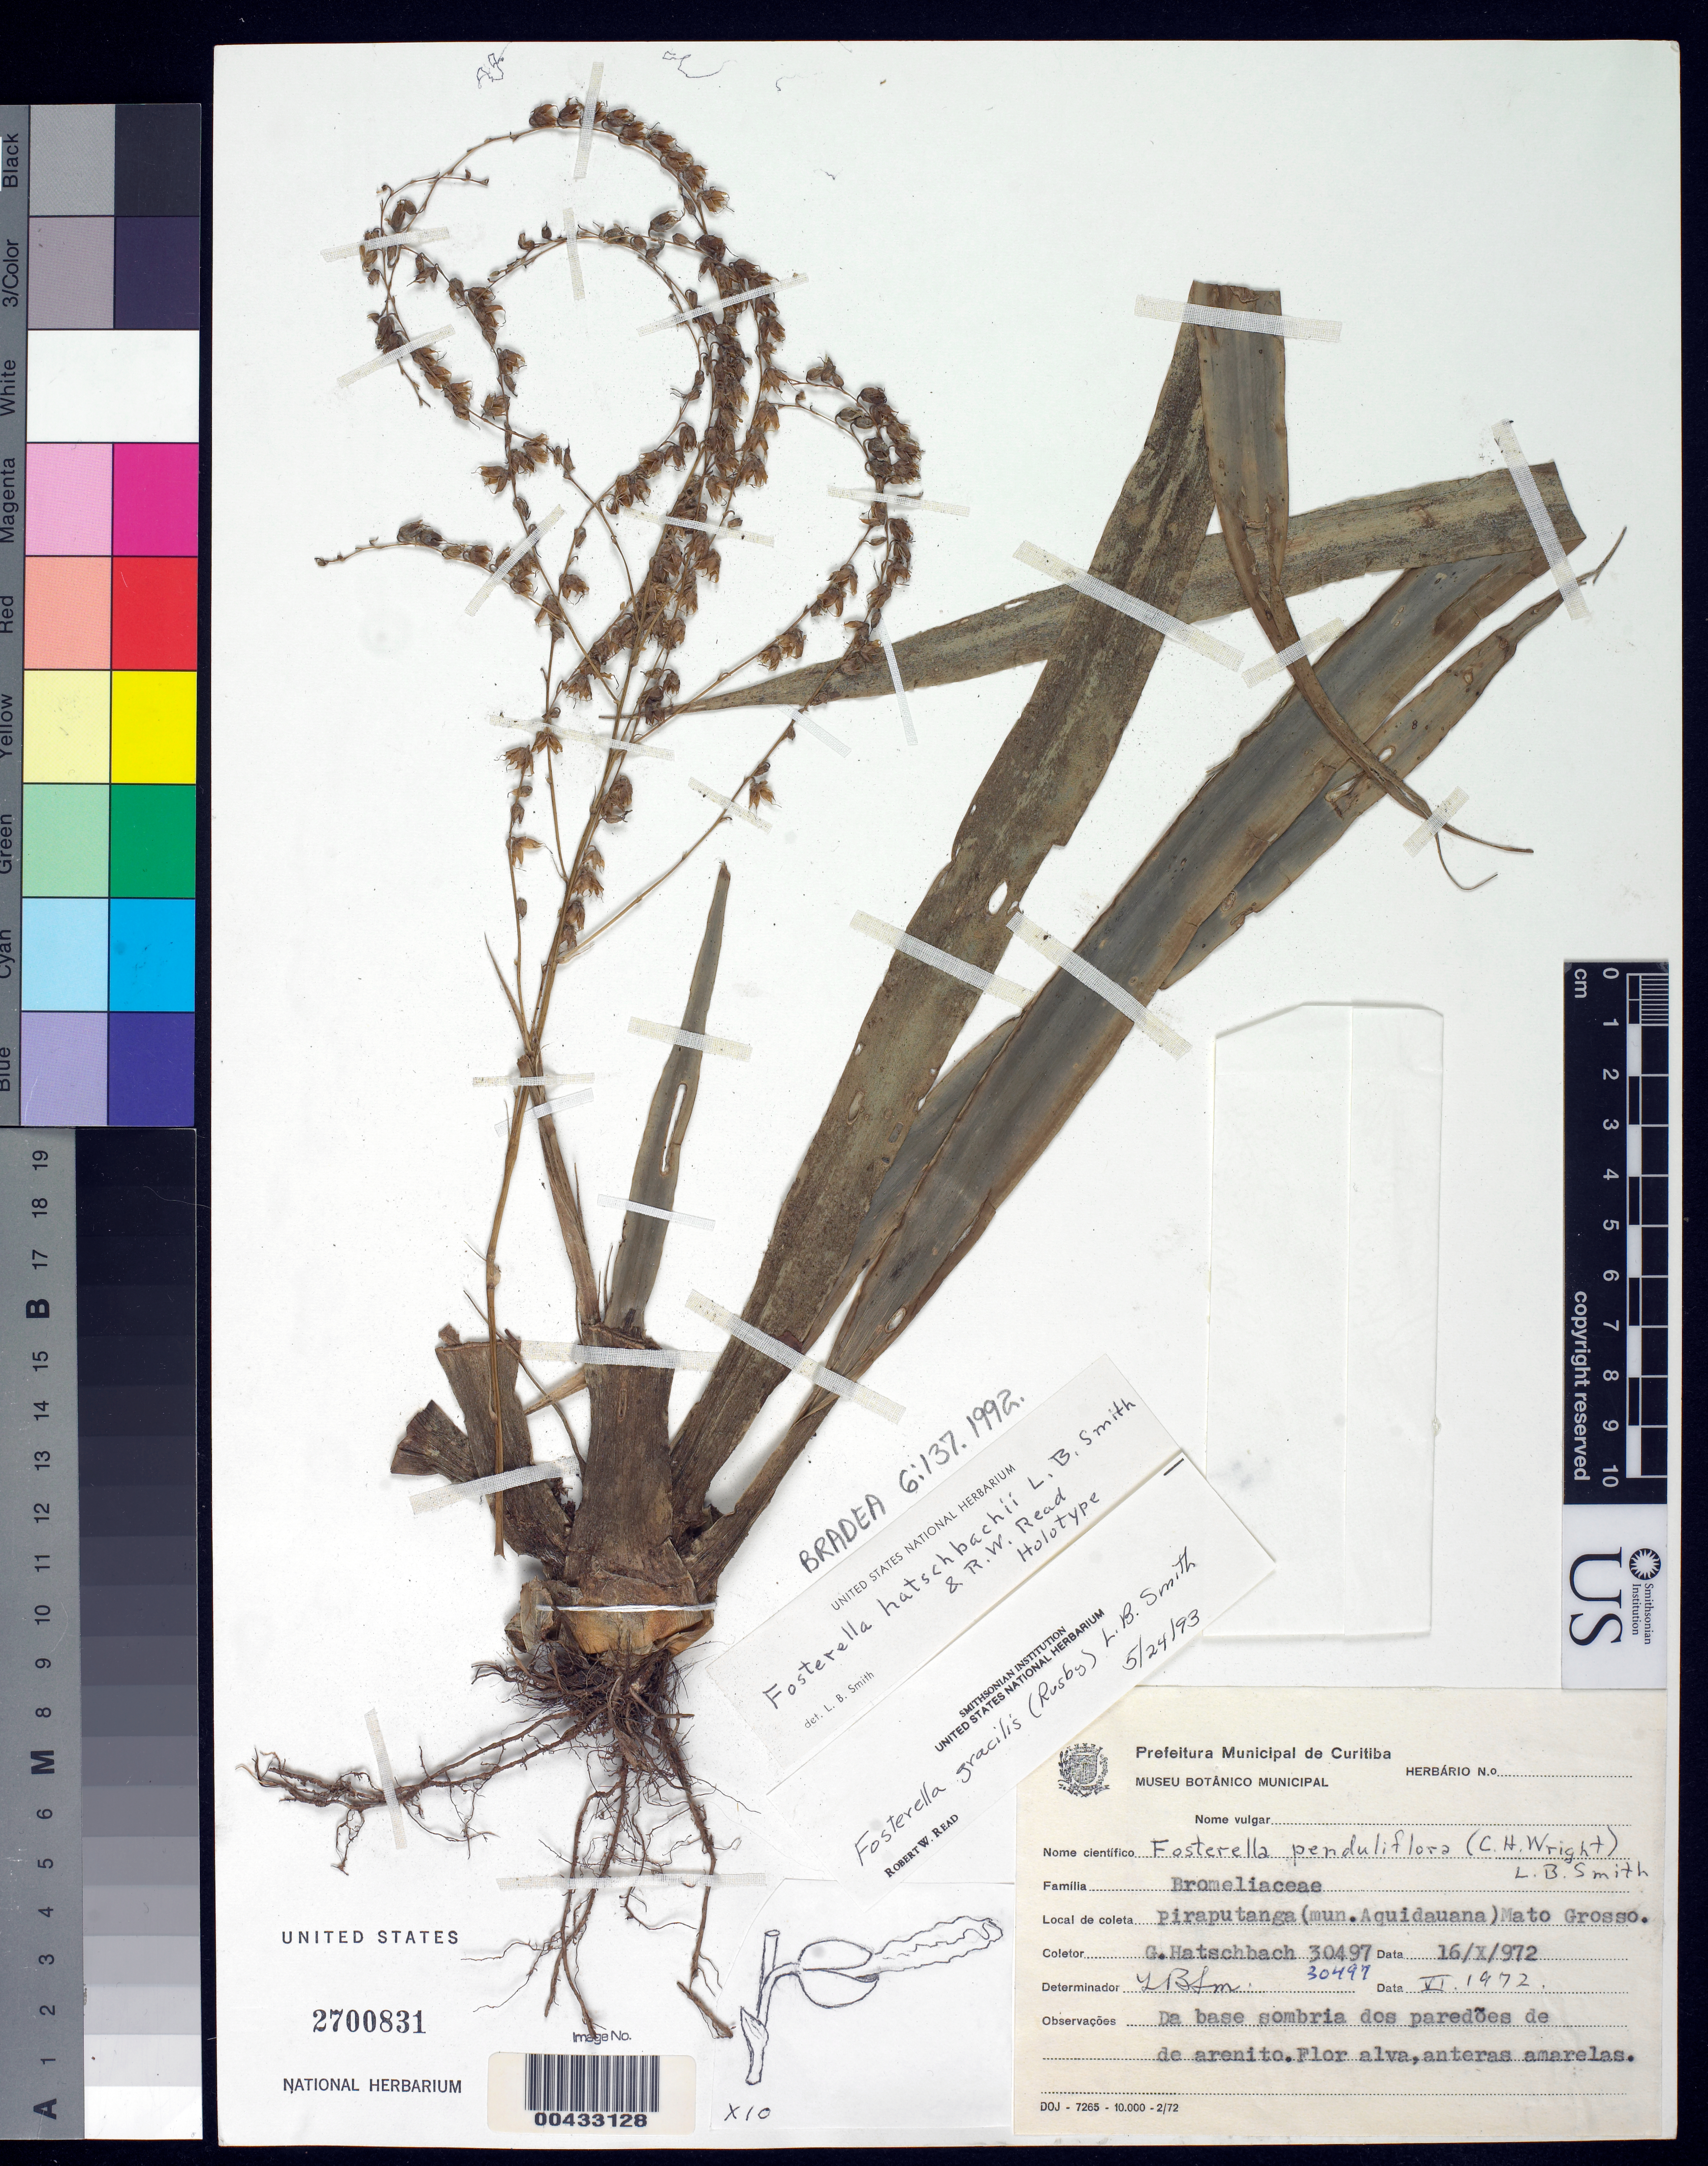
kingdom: Plantae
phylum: Tracheophyta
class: Liliopsida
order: Poales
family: Bromeliaceae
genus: Fosterella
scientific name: Fosterella hatschbachii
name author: L.B. Sm. & Read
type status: Holotype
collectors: G. Hatschbach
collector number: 30497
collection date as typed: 16 May 1972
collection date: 1972-05-16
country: Brazil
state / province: Mato Grosso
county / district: Aquidauana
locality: Piraputanga.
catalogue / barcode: US 2700831